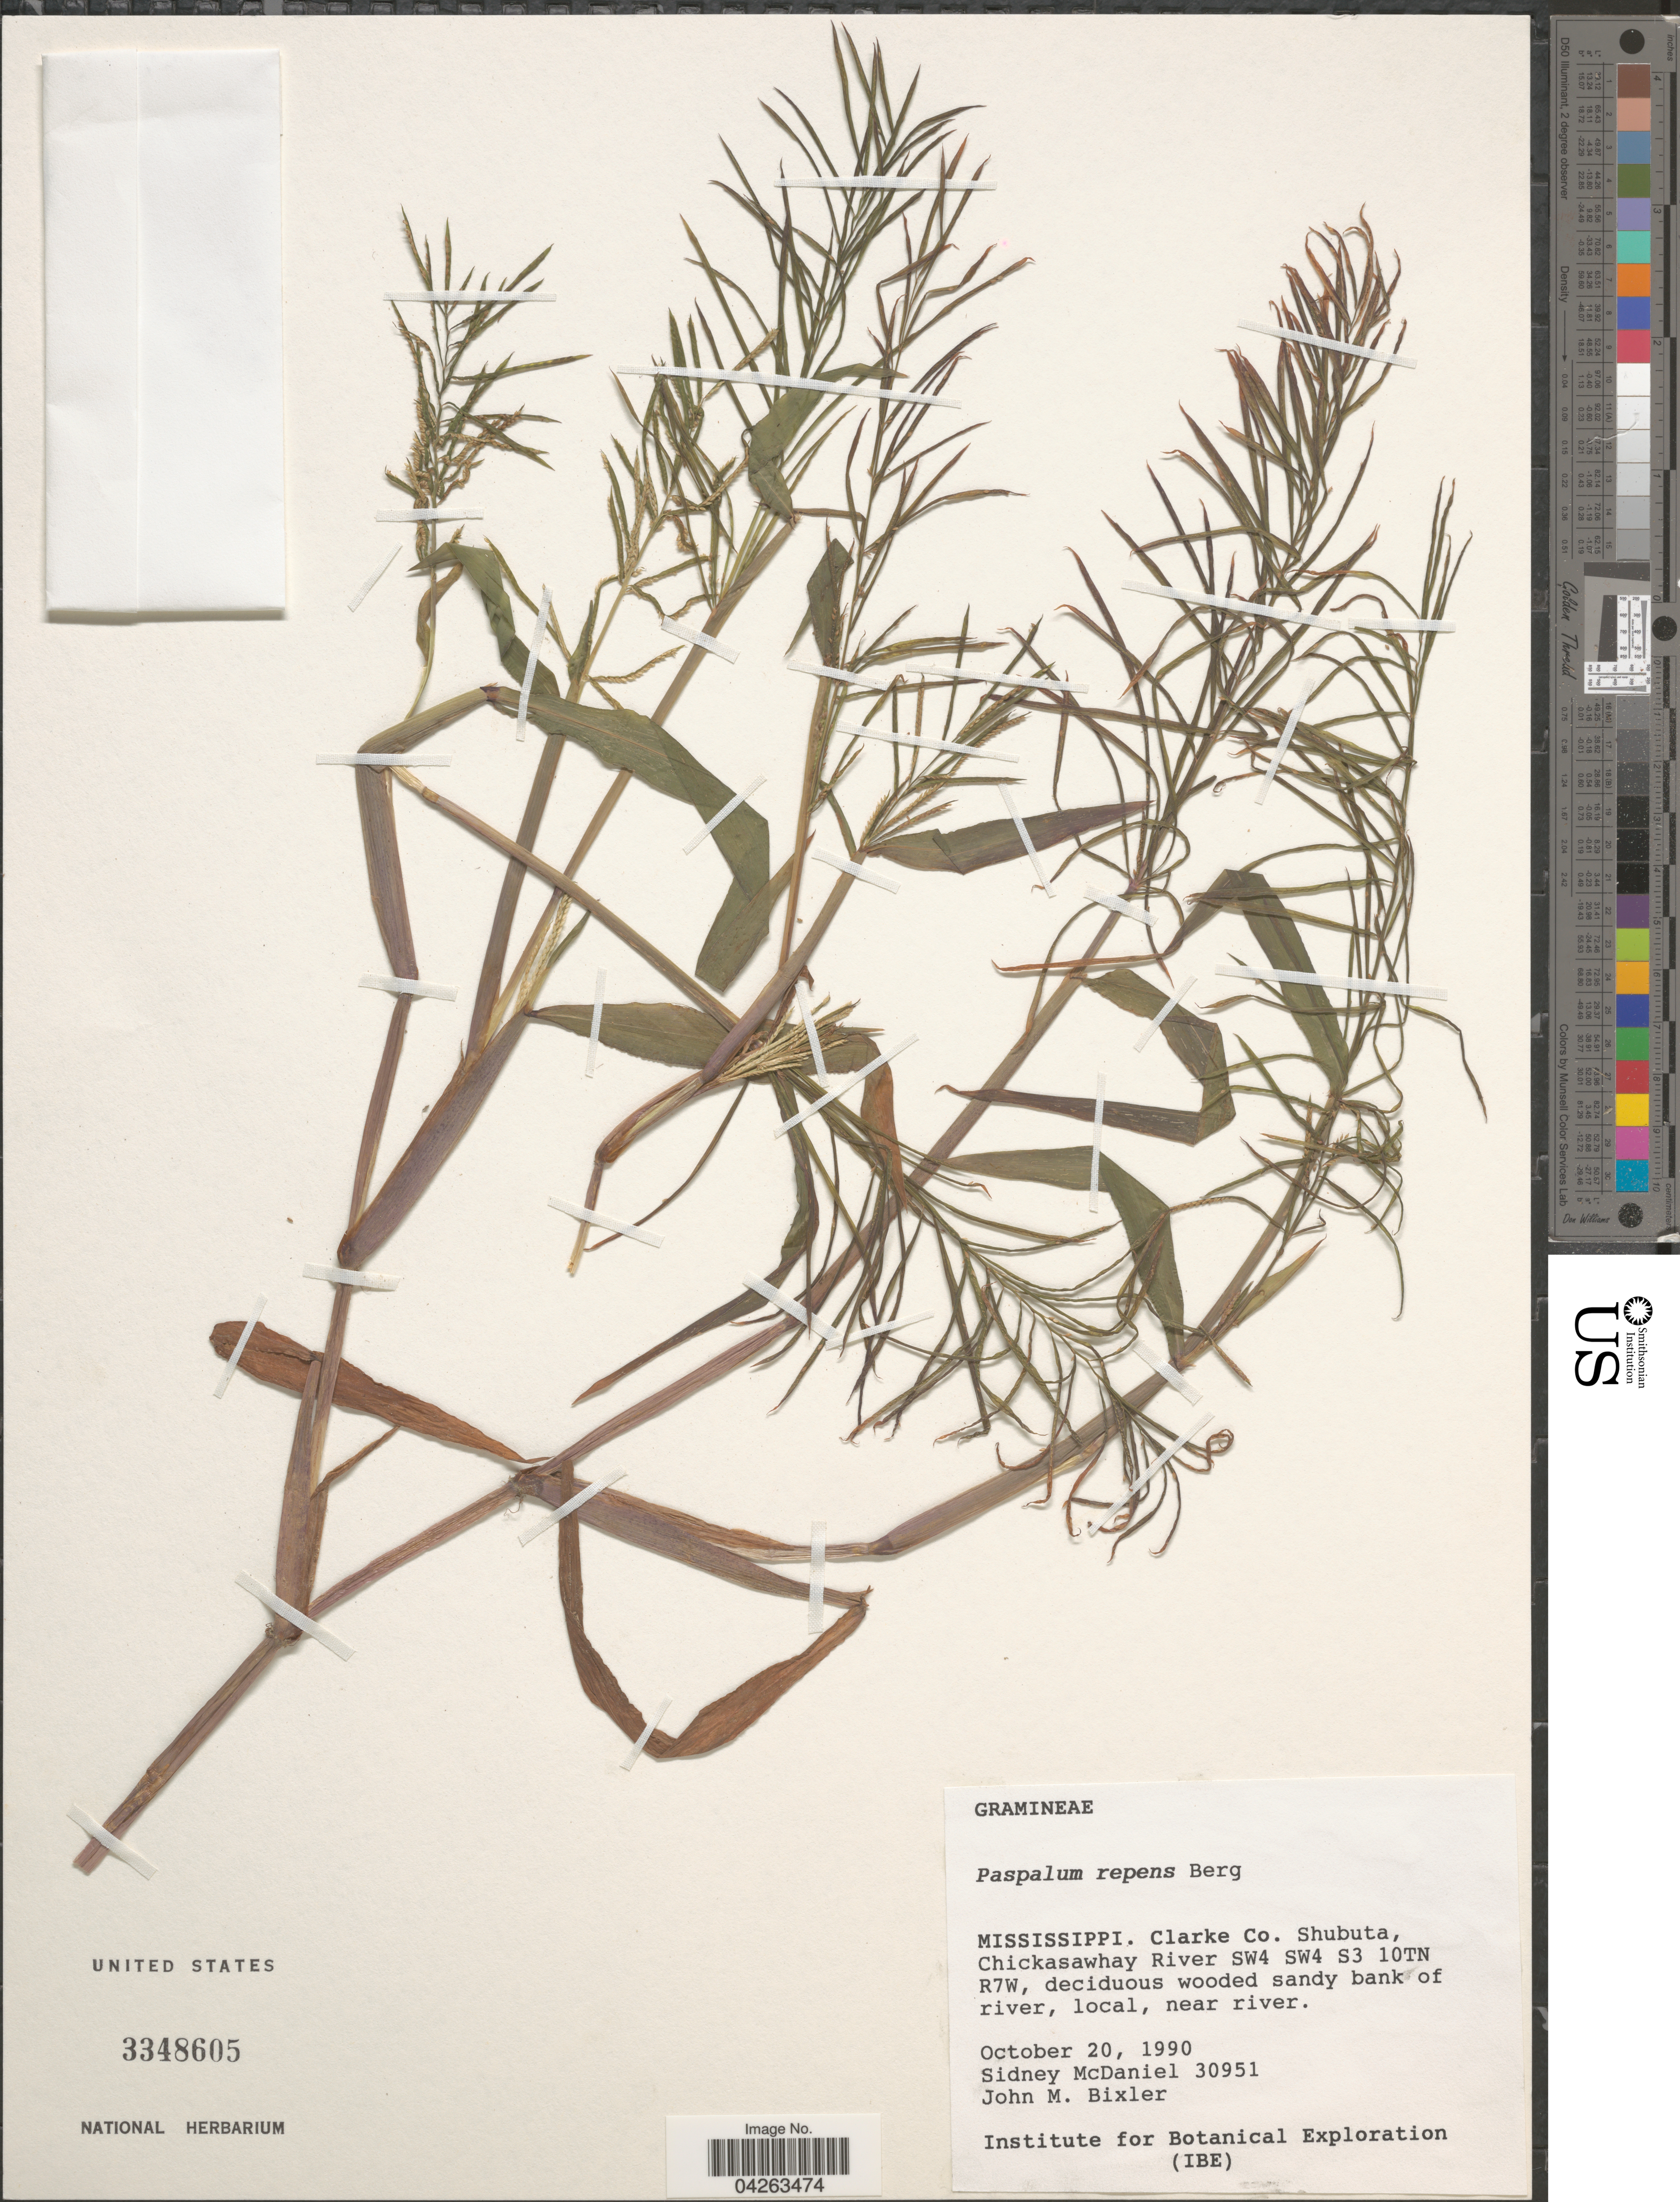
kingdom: Plantae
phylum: Tracheophyta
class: Liliopsida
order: Poales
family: Poaceae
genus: Paspalum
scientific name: Paspalum repens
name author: P.J. Bergius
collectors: S. McDaniel & J. Bixler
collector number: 30951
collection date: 1990-10-20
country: United States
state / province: Mississippi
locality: Clarke Co. Shubuta, Chickasawhay River SW4 SW4 S3 10TN R7W. Institute for Botanical Exploration (IBE).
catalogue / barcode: US 3348605